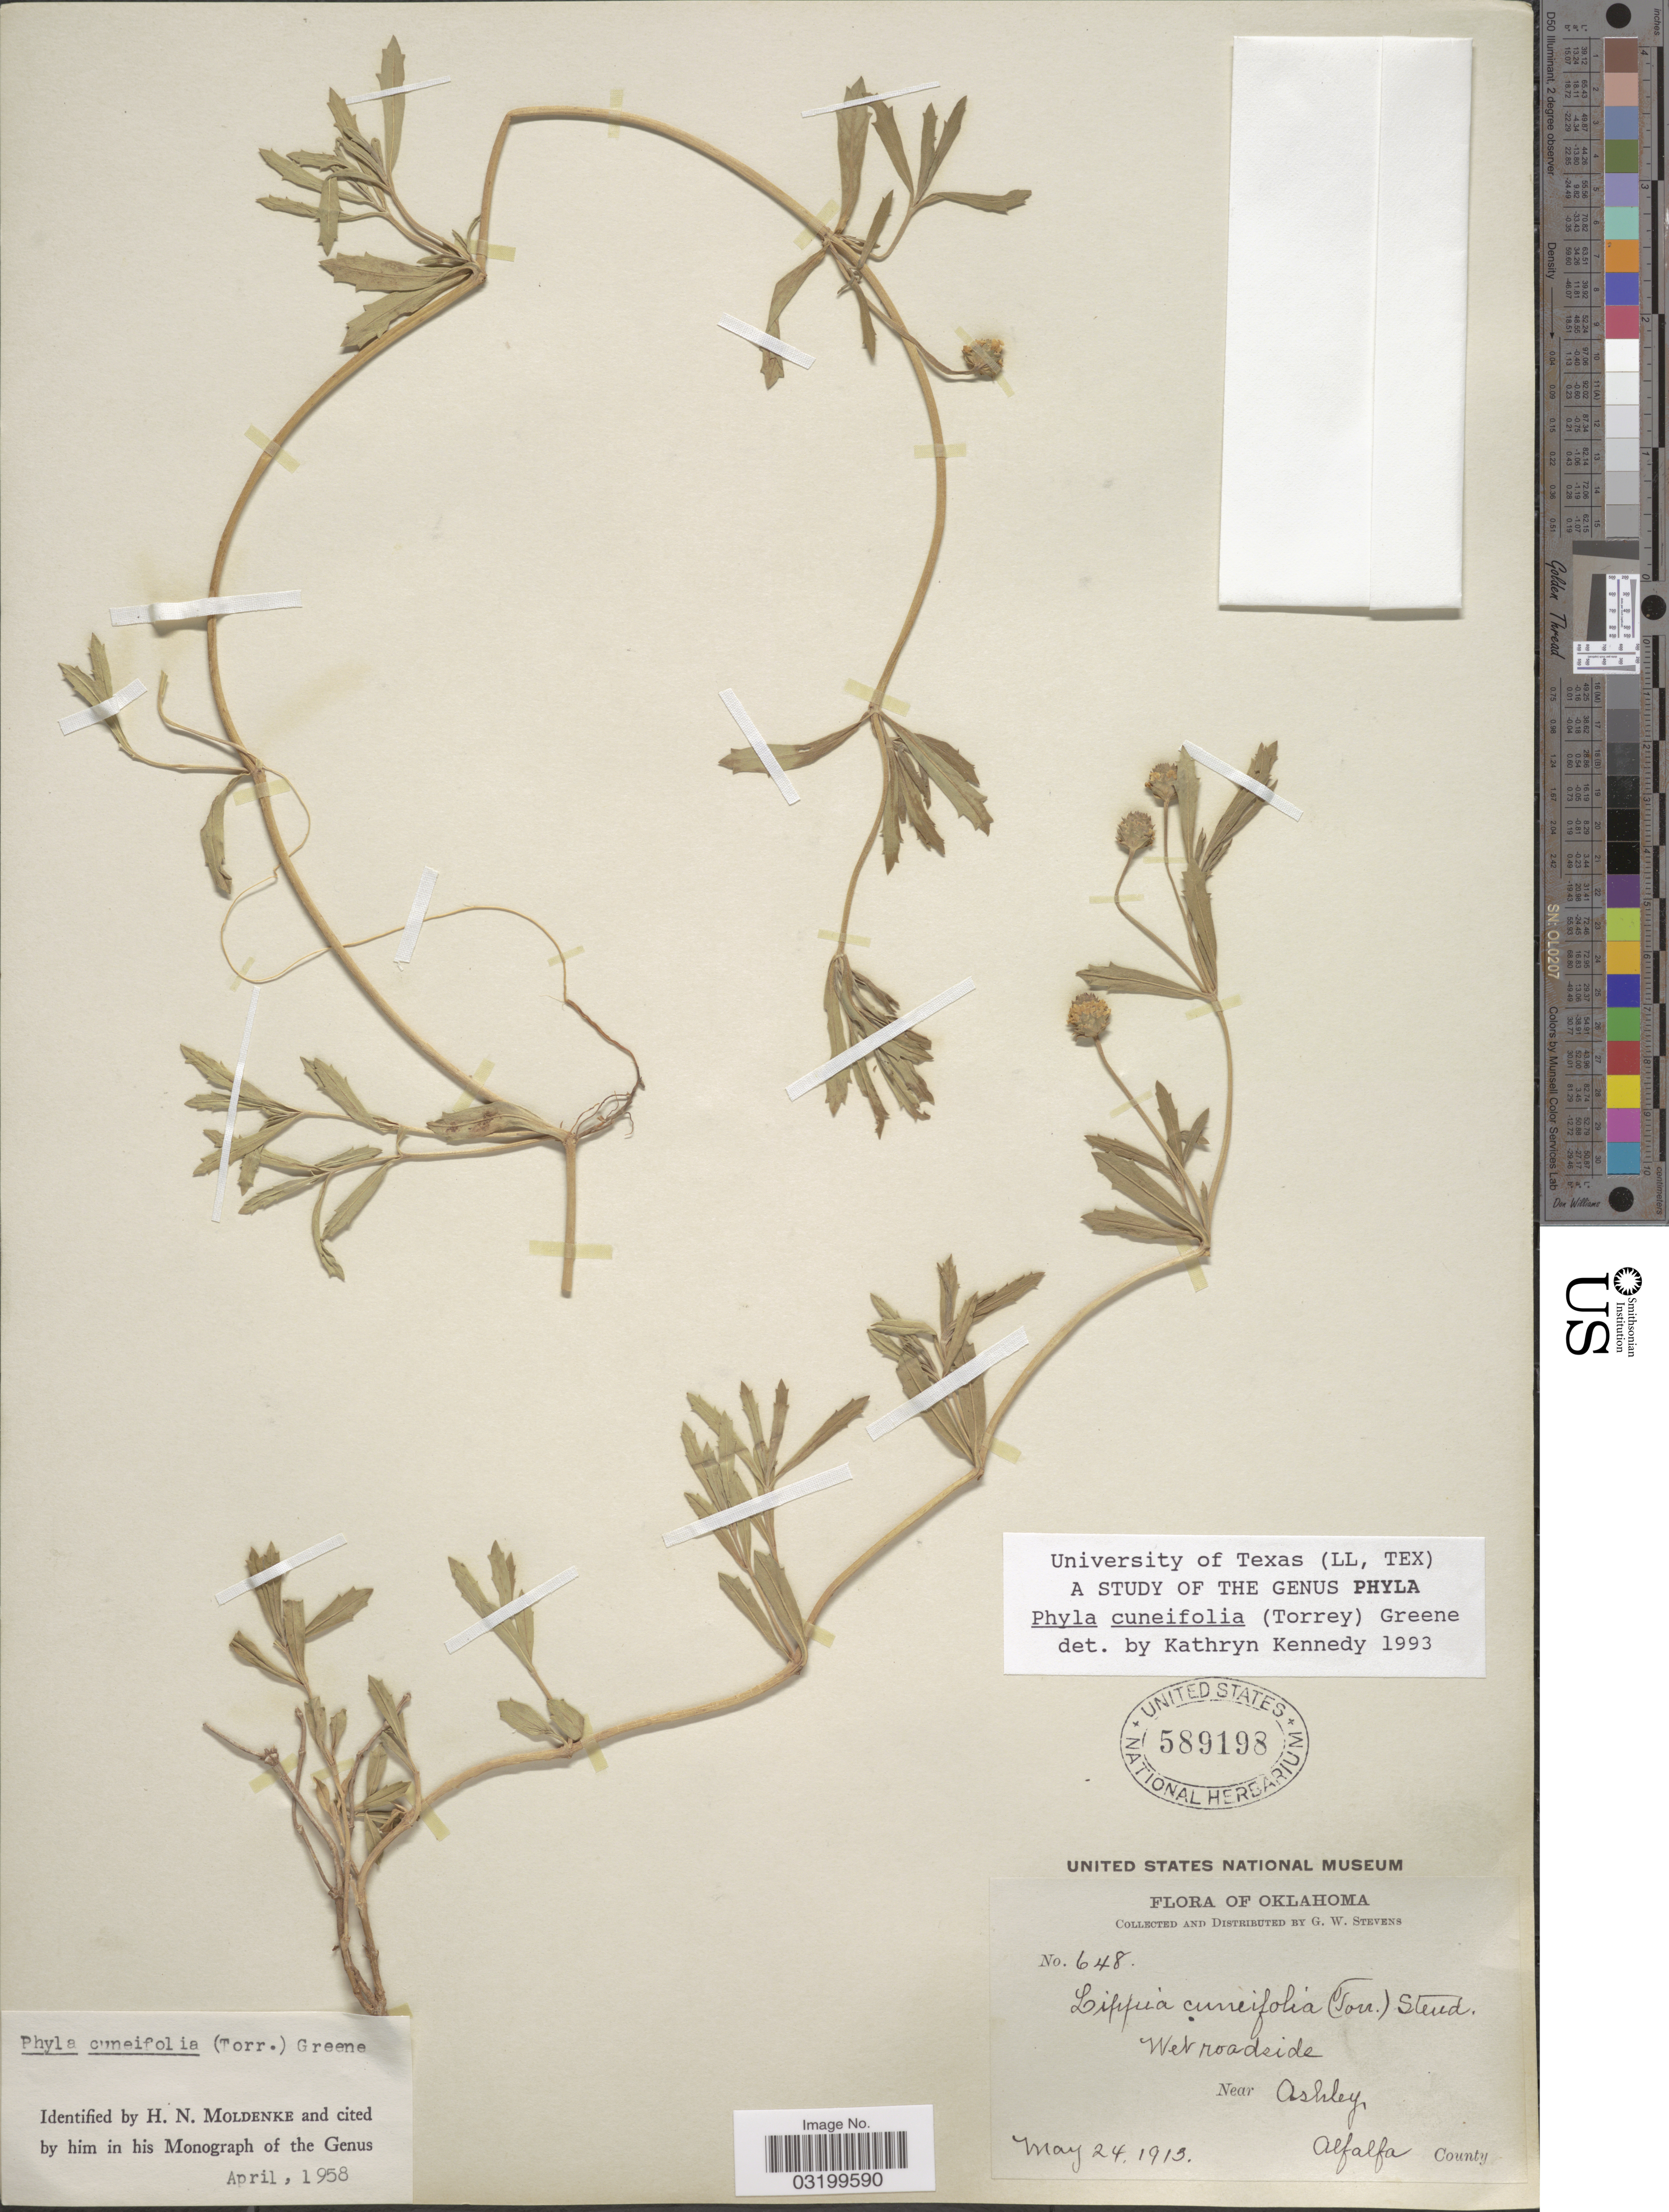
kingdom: Plantae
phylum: Tracheophyta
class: Magnoliopsida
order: Lamiales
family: Verbenaceae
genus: Phyla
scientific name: Phyla cuneifolia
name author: (Torr.) Greene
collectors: G. W. Stevens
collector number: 648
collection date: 1913-05-24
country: United States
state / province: Oklahoma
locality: Wet roadside. Near Ashley, Alfalfa County.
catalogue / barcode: US 589198